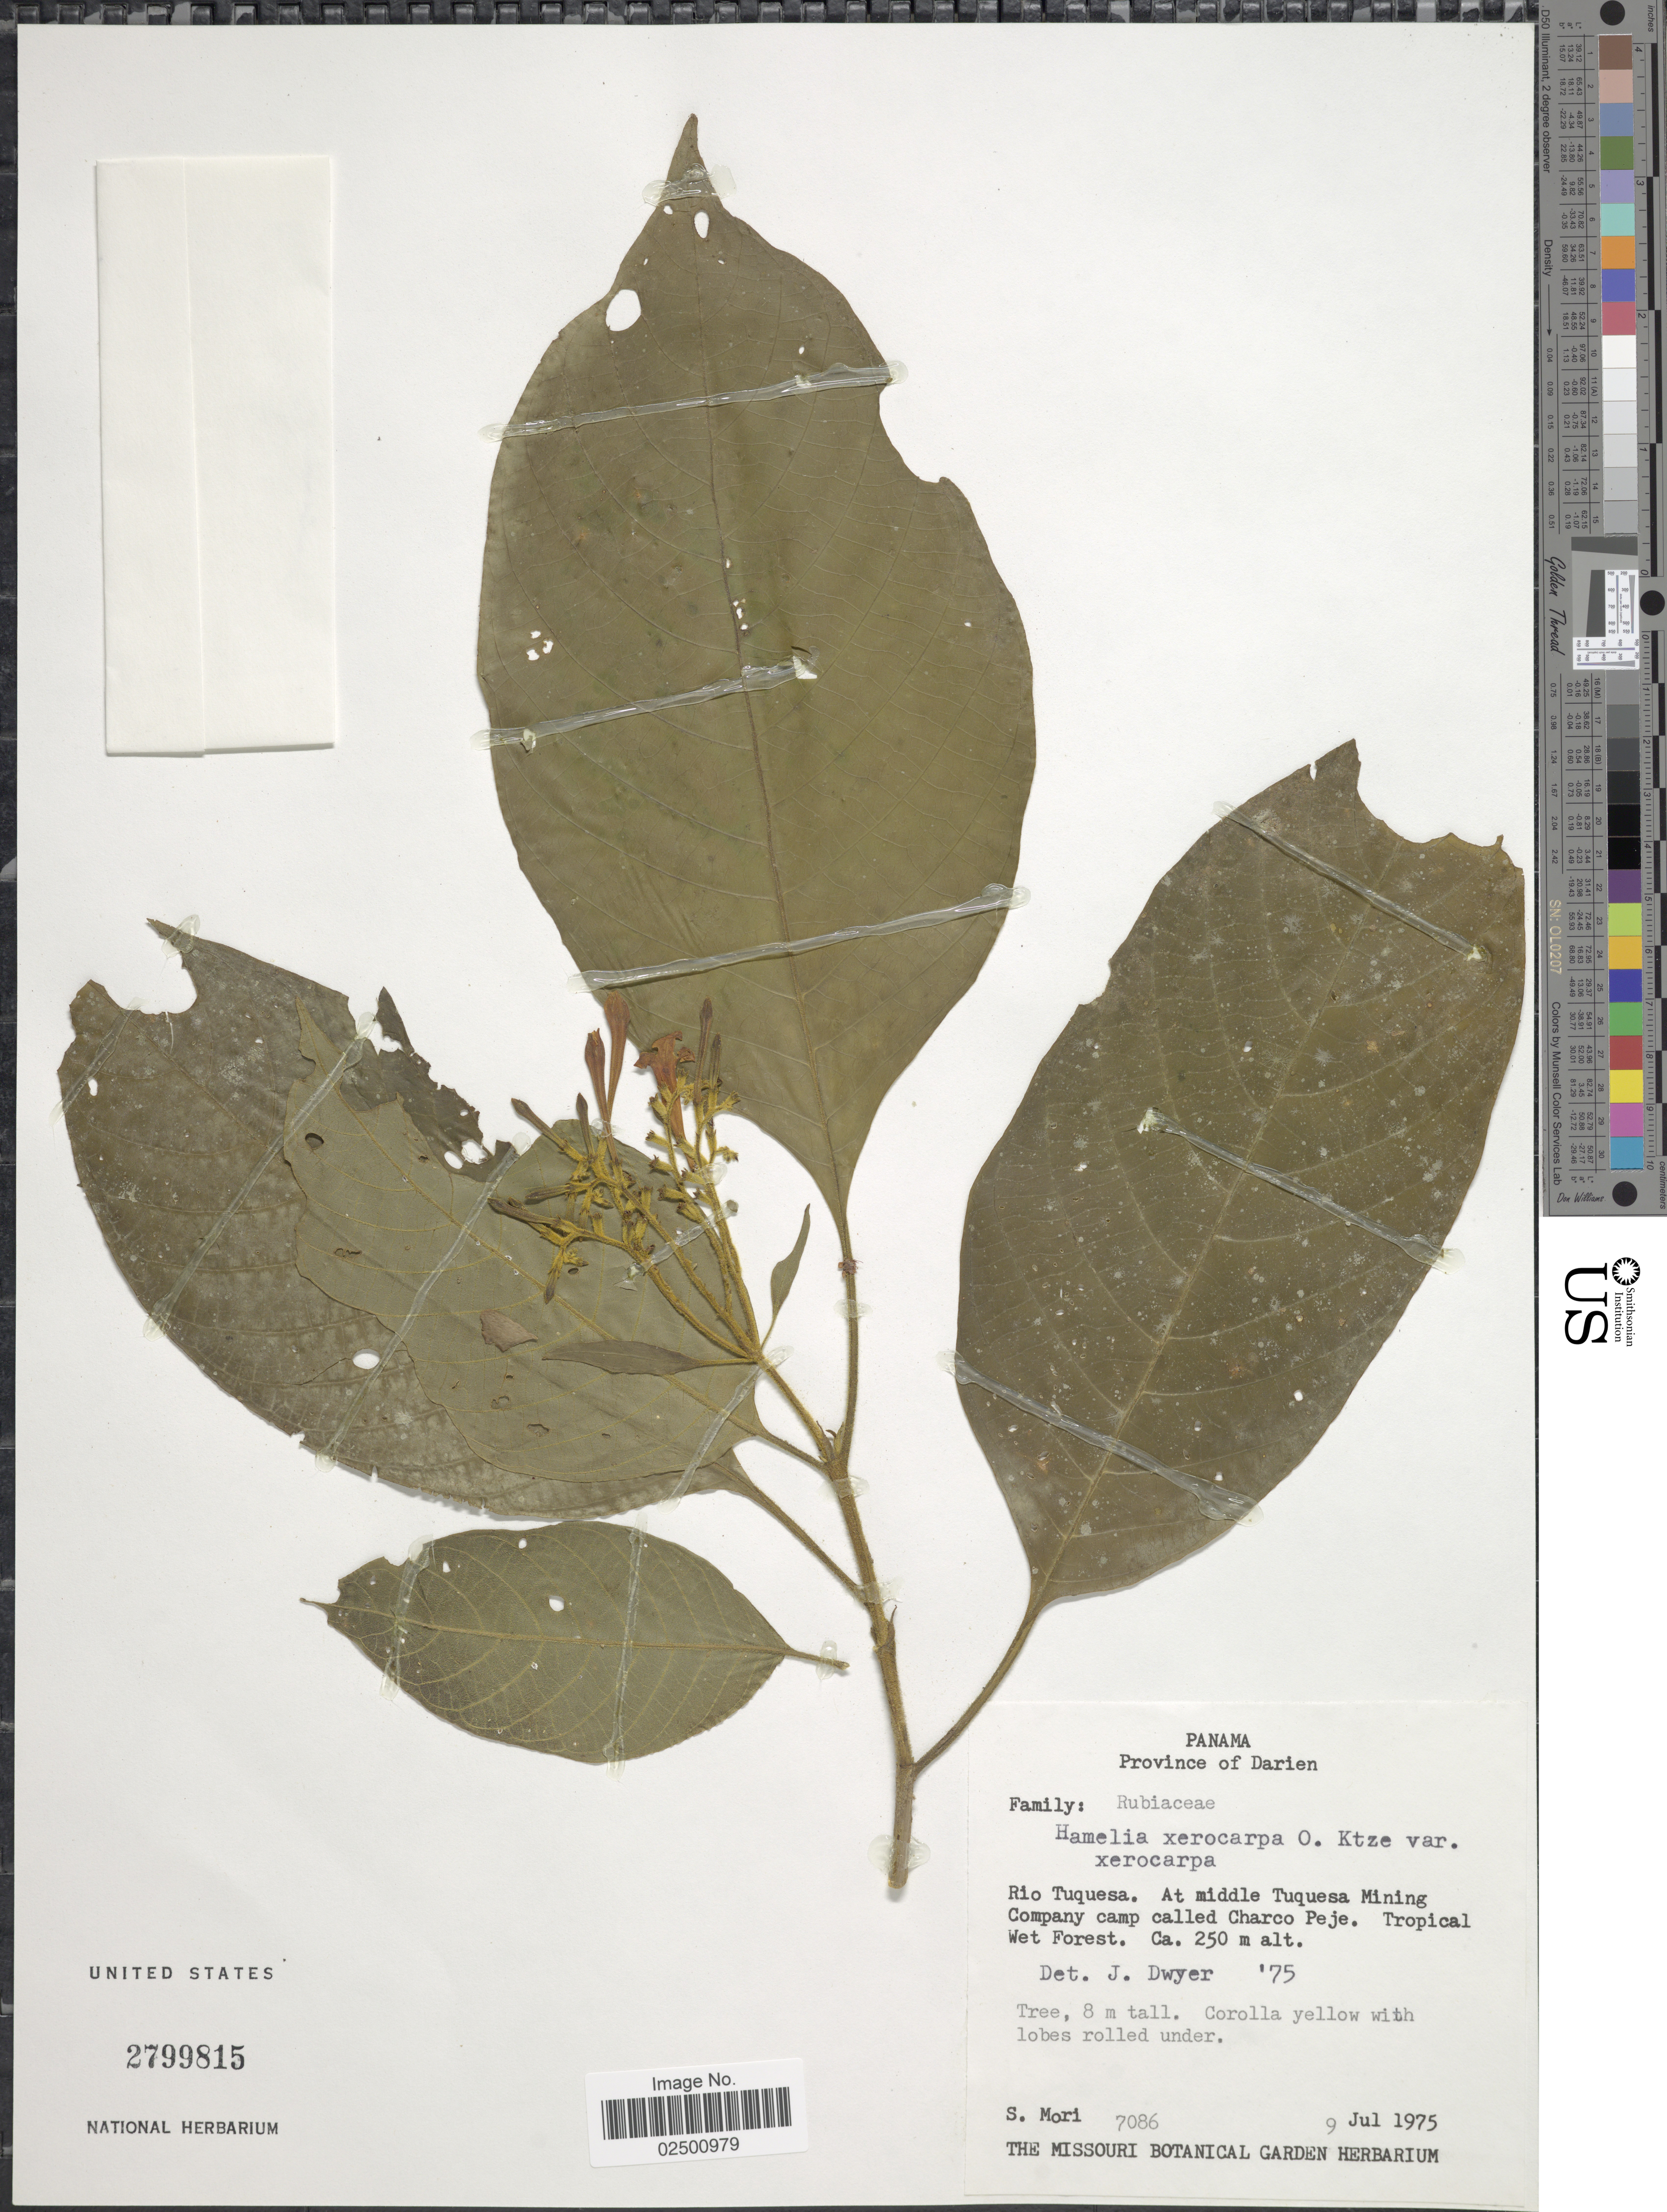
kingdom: Plantae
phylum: Tracheophyta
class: Magnoliopsida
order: Gentianales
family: Rubiaceae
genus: Hamelia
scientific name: Hamelia xerocarpa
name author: Kuntze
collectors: S. Mori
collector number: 7086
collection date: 1975-07-09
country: Panama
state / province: Darién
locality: Province of Darien. Rio Tuquesa. At middle Tuquesa Mining Company camp called Charco Peje. Tropical Wet Forest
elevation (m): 250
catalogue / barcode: US 2799815